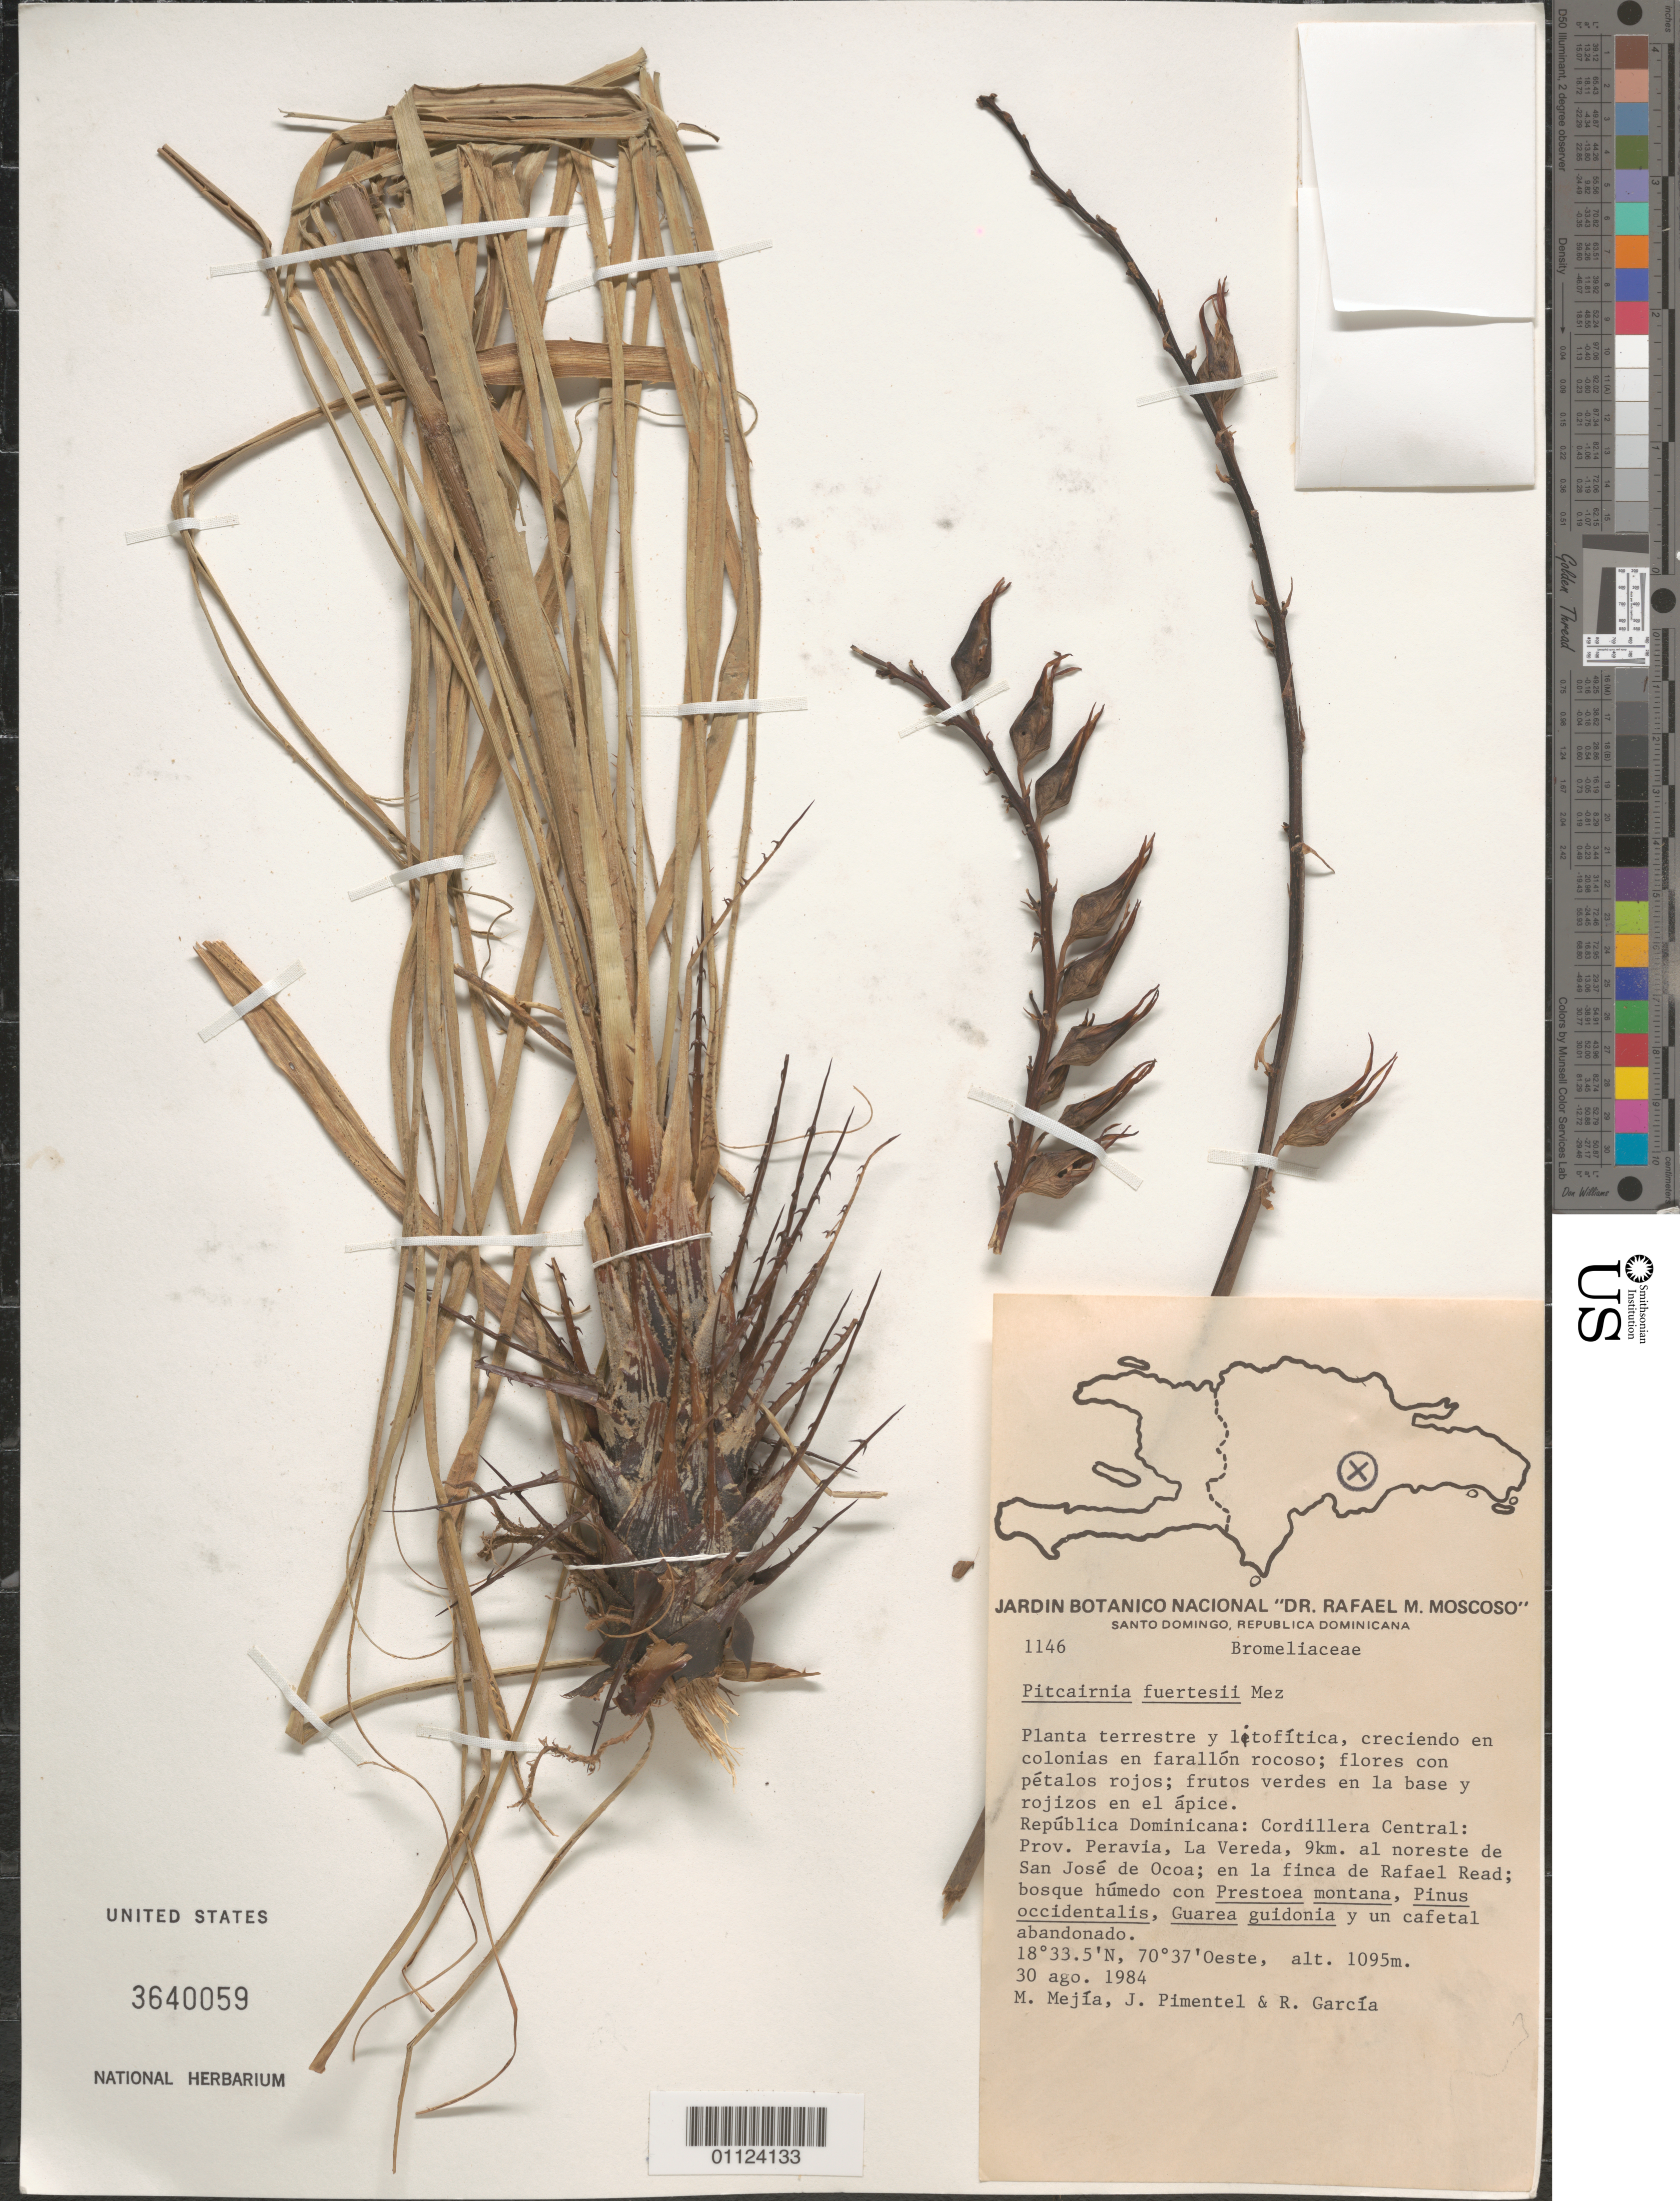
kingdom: Plantae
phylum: Tracheophyta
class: Liliopsida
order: Poales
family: Bromeliaceae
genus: Pitcairnia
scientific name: Pitcairnia fuertesii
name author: Mez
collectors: M. Mejia, J. Pimentel & R. García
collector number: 1146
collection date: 1984-08-30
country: Dominican Republic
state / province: Peravia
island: Hispaniola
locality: Cordillera Central, La Vereda, 9 km al noreste de San José de Ocoa; en la finca de Rafael Read.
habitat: Bosque húmedo con Prestoea montana, Pinus occidentalis, Guarea guidonia y un cafetal abandonado.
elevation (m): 1095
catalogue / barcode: US 3640059